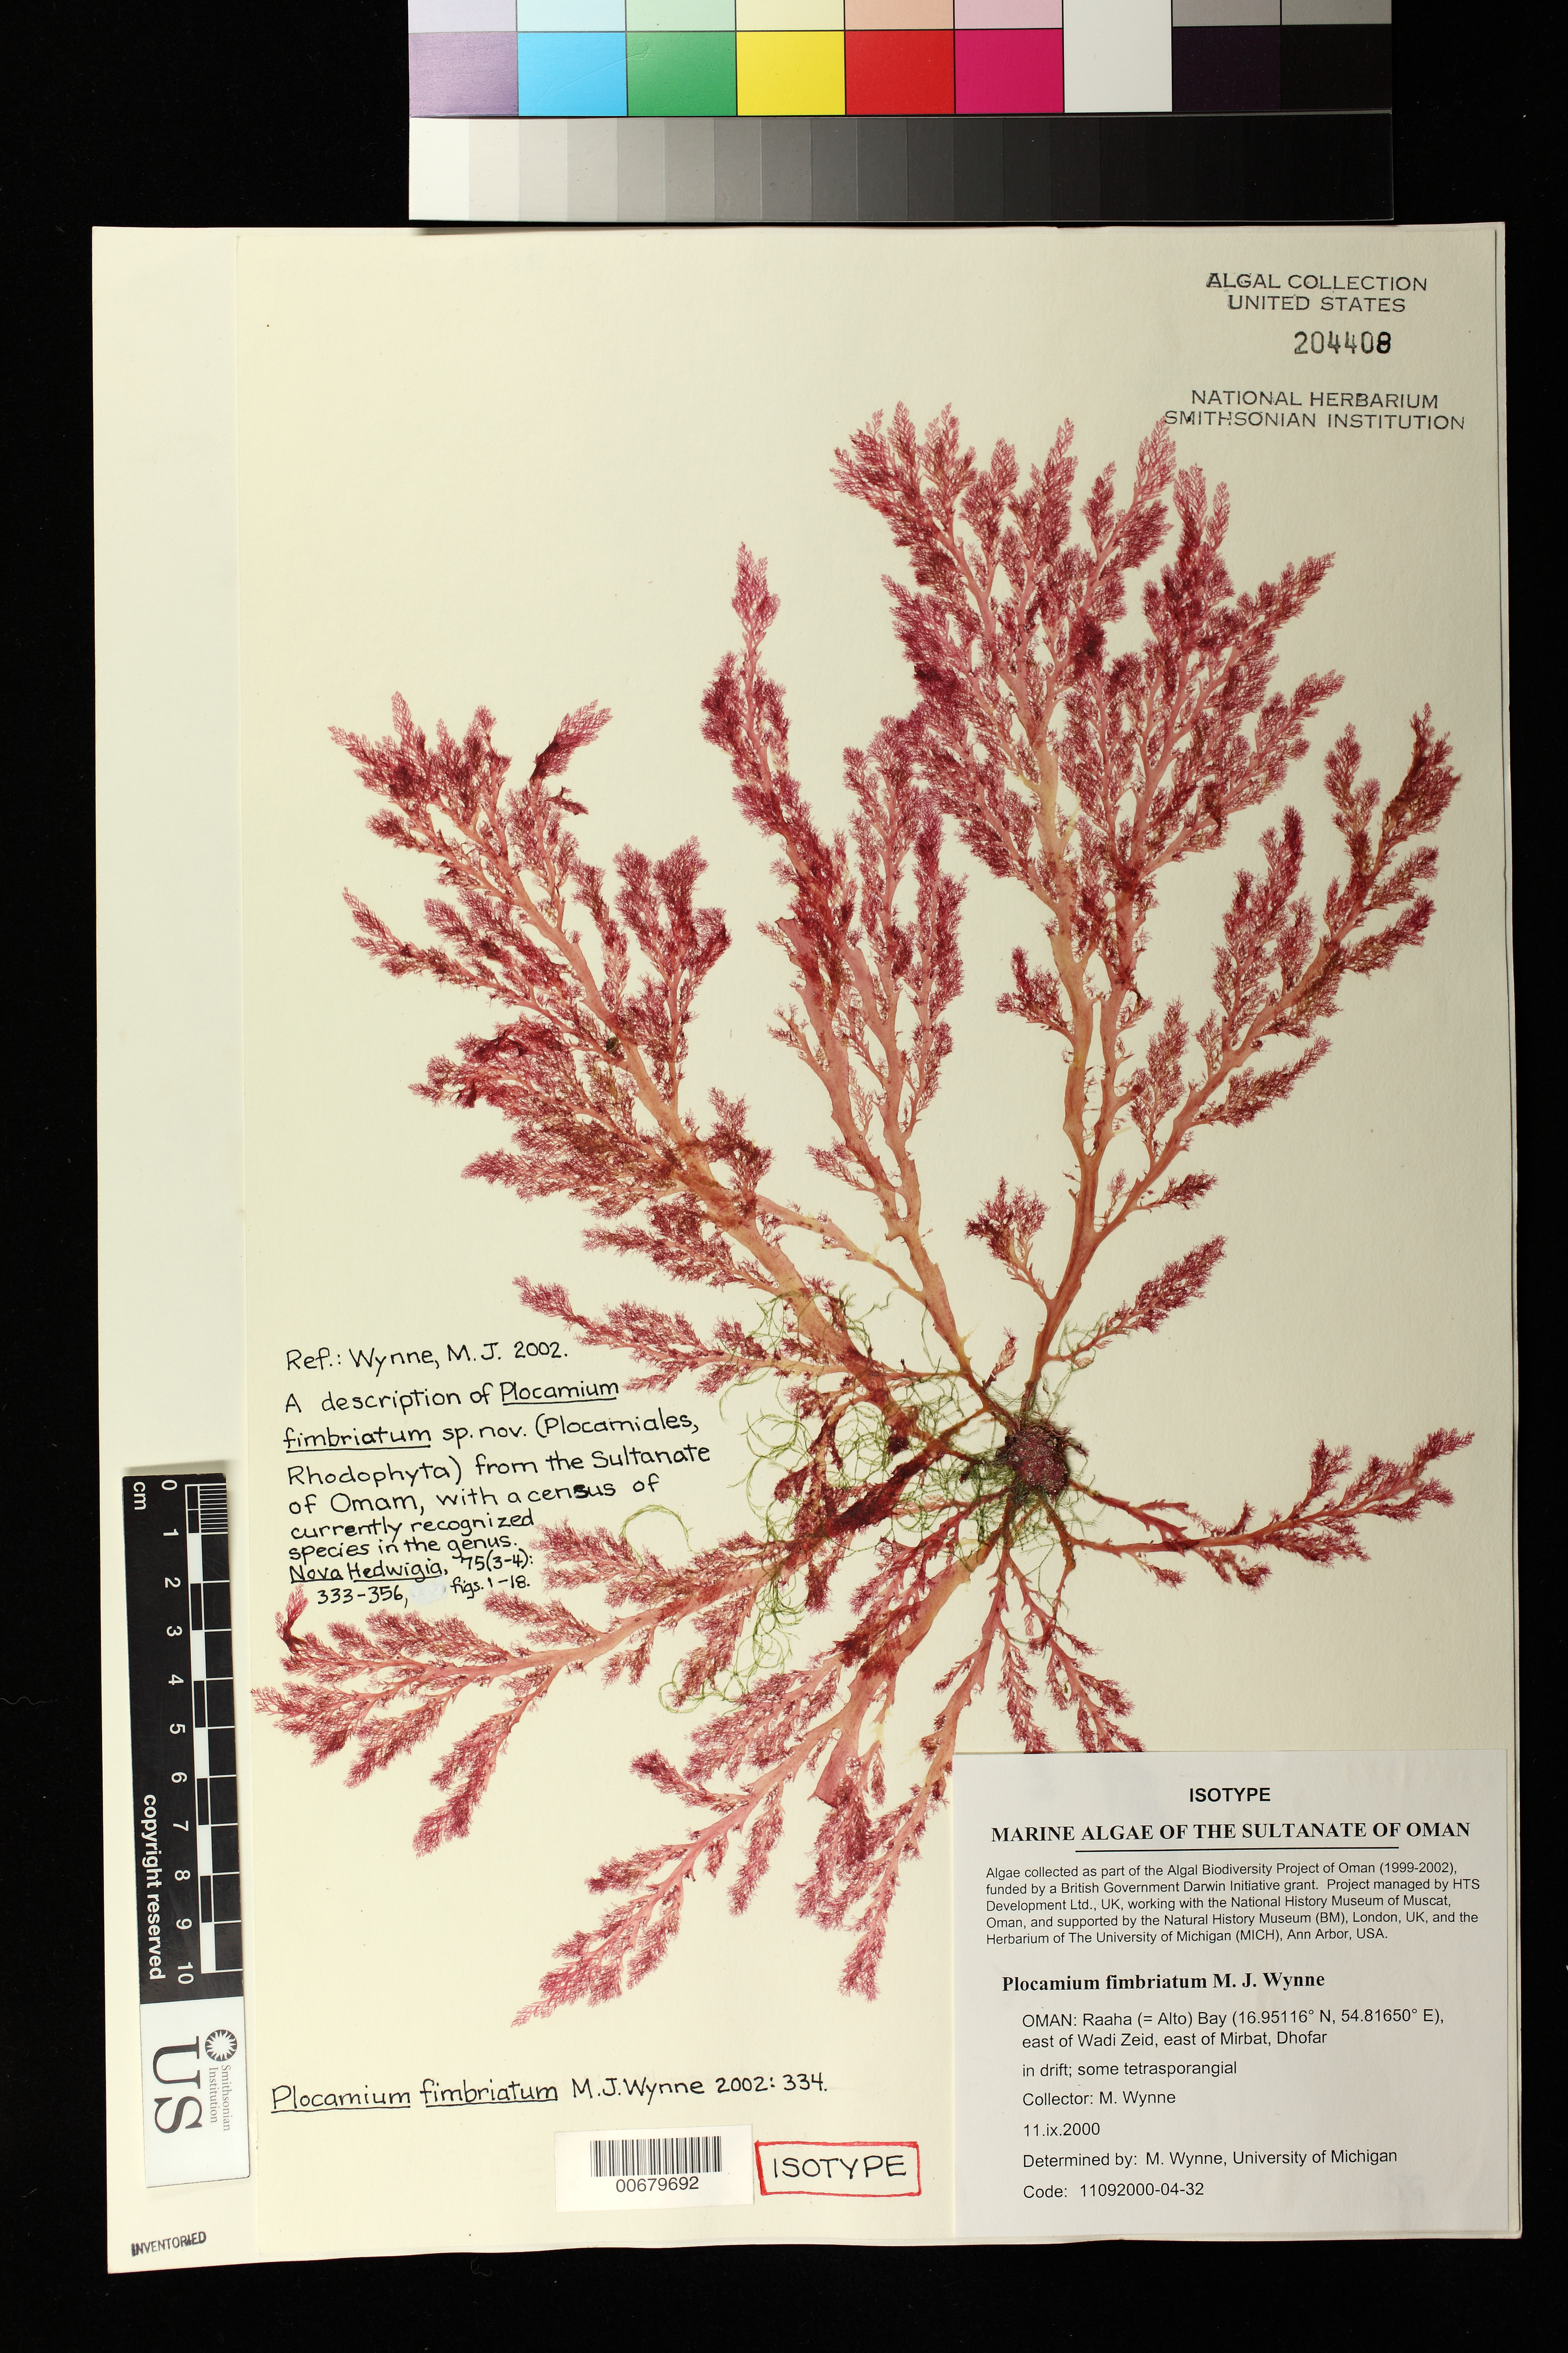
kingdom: Plantae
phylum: Rhodophyta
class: Florideophyceae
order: Plocamiales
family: Plocamiaceae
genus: Plocamium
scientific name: Plocamium fimbriatum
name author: M.J. Wynne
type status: Isotype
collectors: M.J. Wynne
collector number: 11092000-04-32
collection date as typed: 11 Sep 2000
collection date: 2000-09-11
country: Oman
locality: Dhofar, Raaha Bay (=Alto Bay), east of Wadi Zeid, east of Mirbat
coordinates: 16.95116 N, 54.81650 E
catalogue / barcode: US 204408